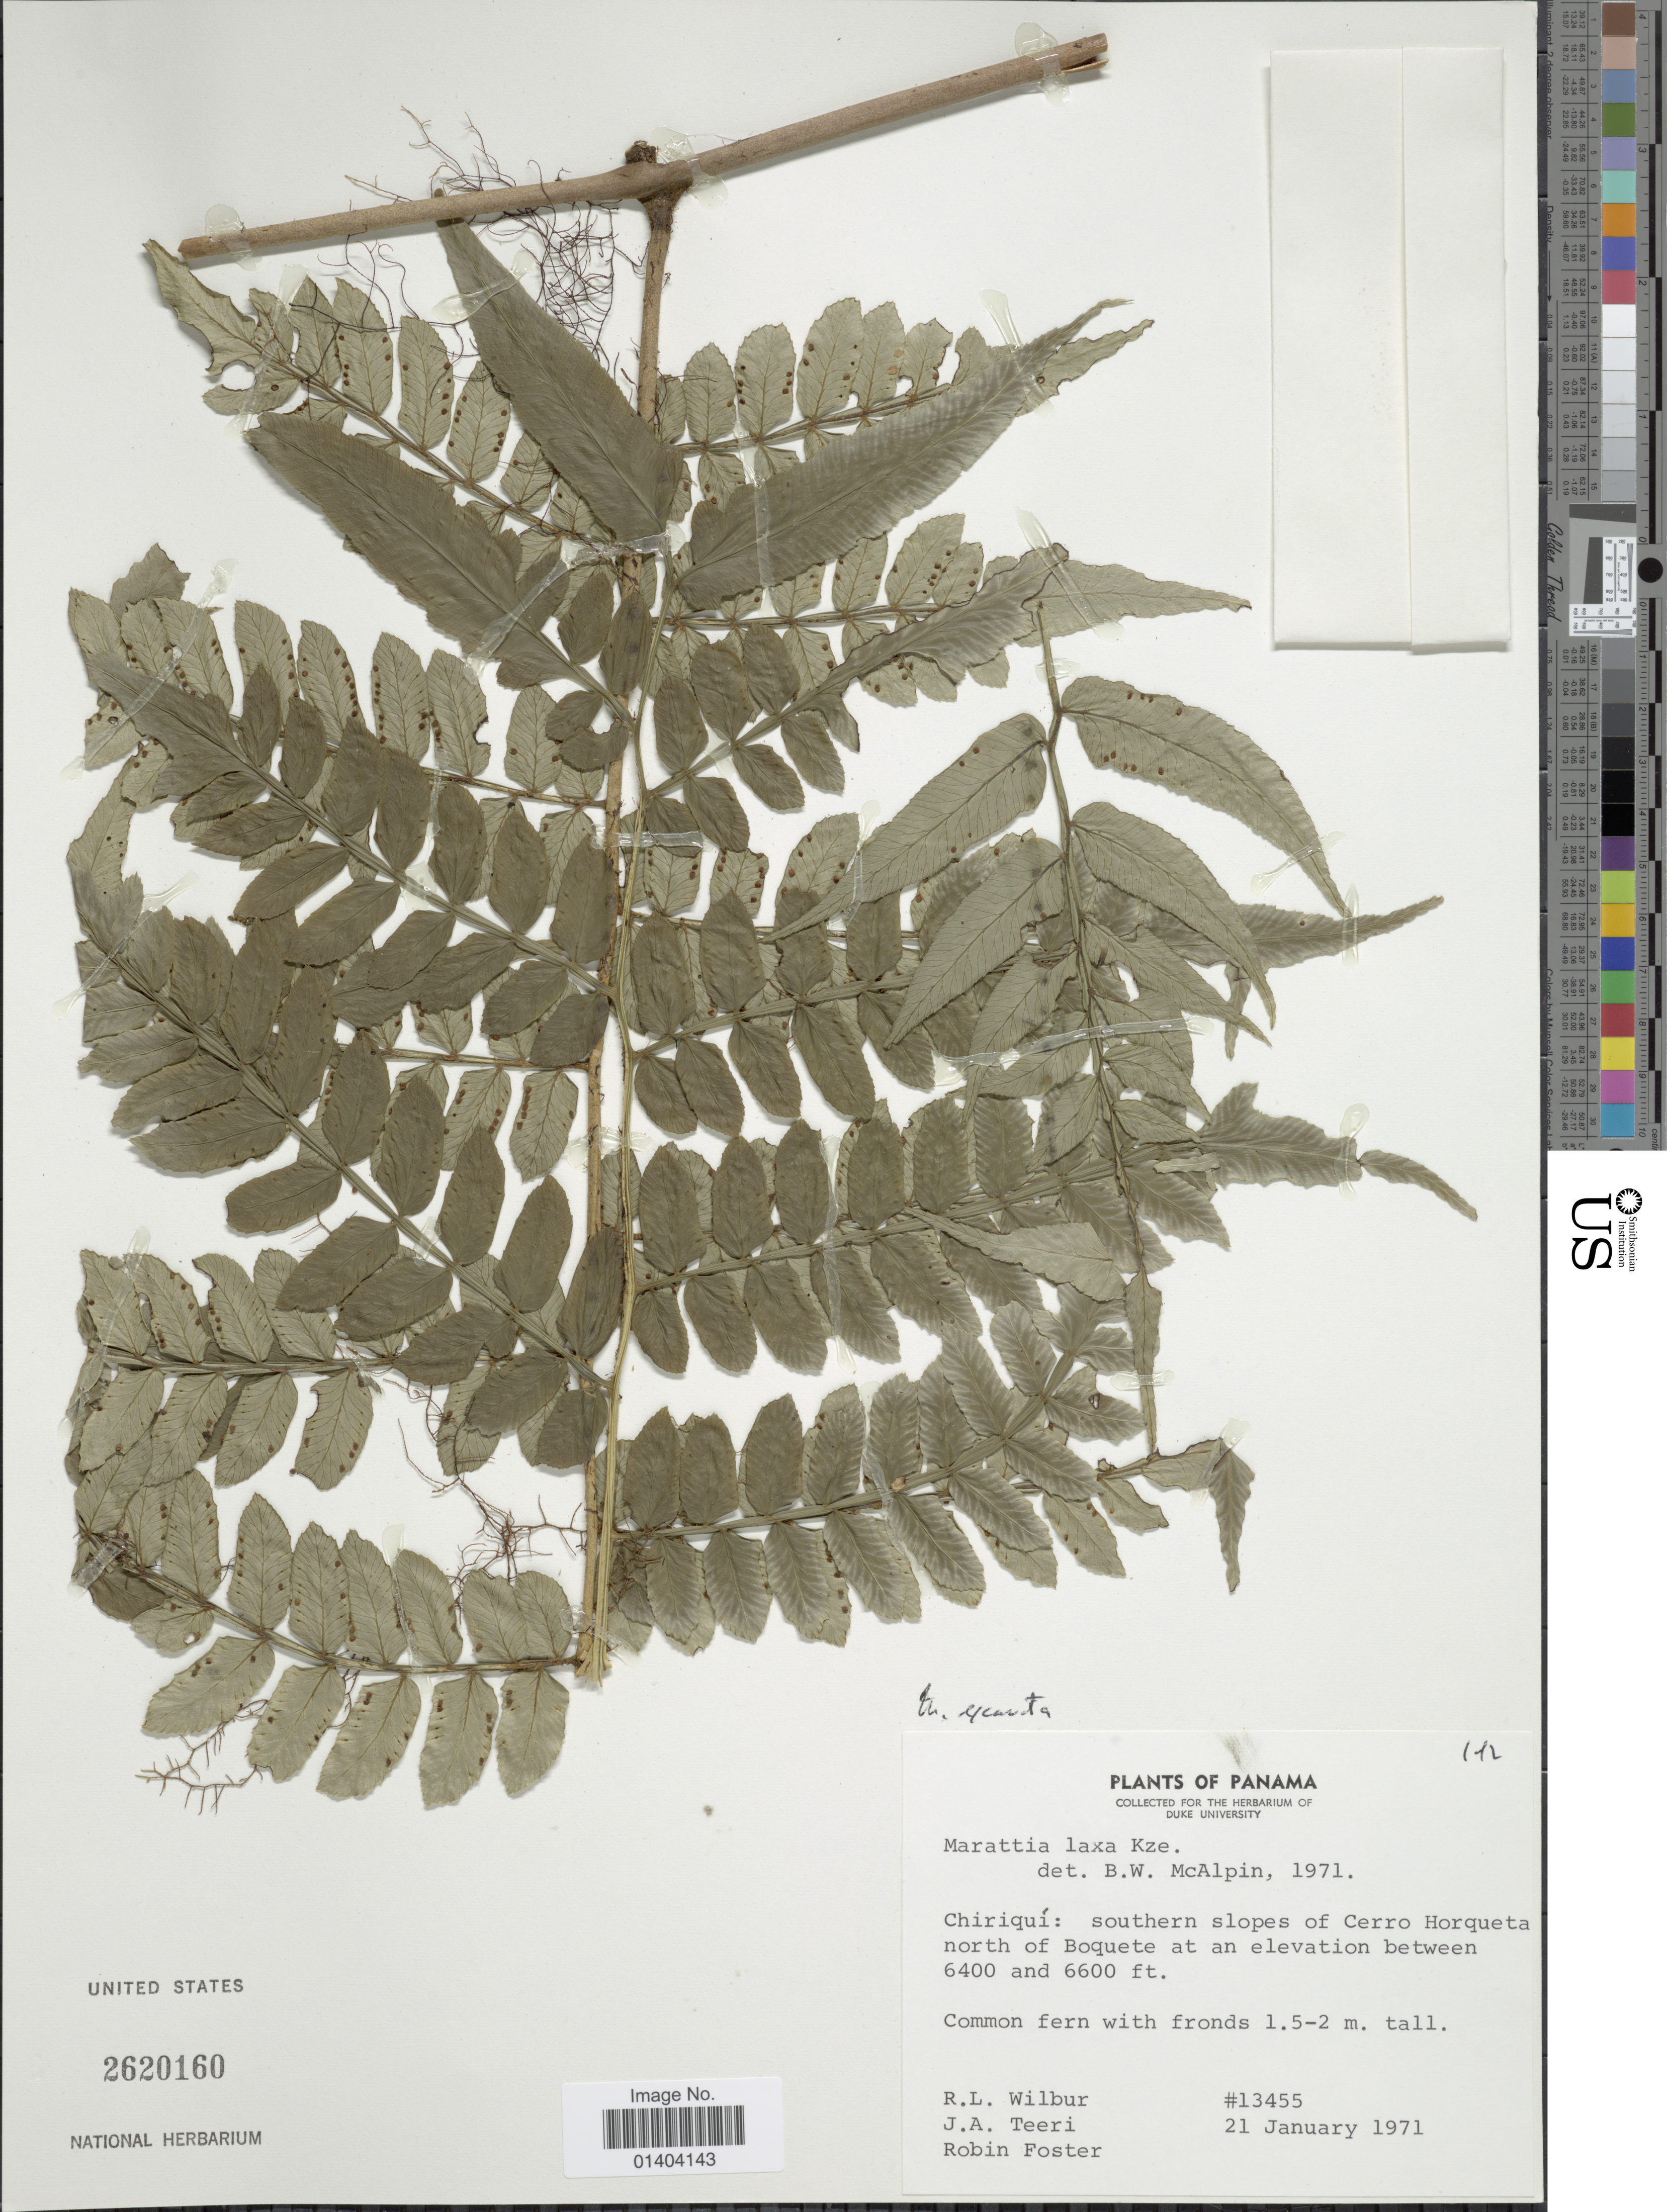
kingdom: Plantae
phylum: Tracheophyta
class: Polypodiopsida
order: Marattiales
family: Marattiaceae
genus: Marattia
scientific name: Marattia excavata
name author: Underw.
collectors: R. L. Wilbur, J. Teeri & R. B. Foster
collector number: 13455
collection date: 1971-01-21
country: Panama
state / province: Chiriqui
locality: Southern slopes of Cerro Horqueta north of Boquete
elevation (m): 1951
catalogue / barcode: US 2620160